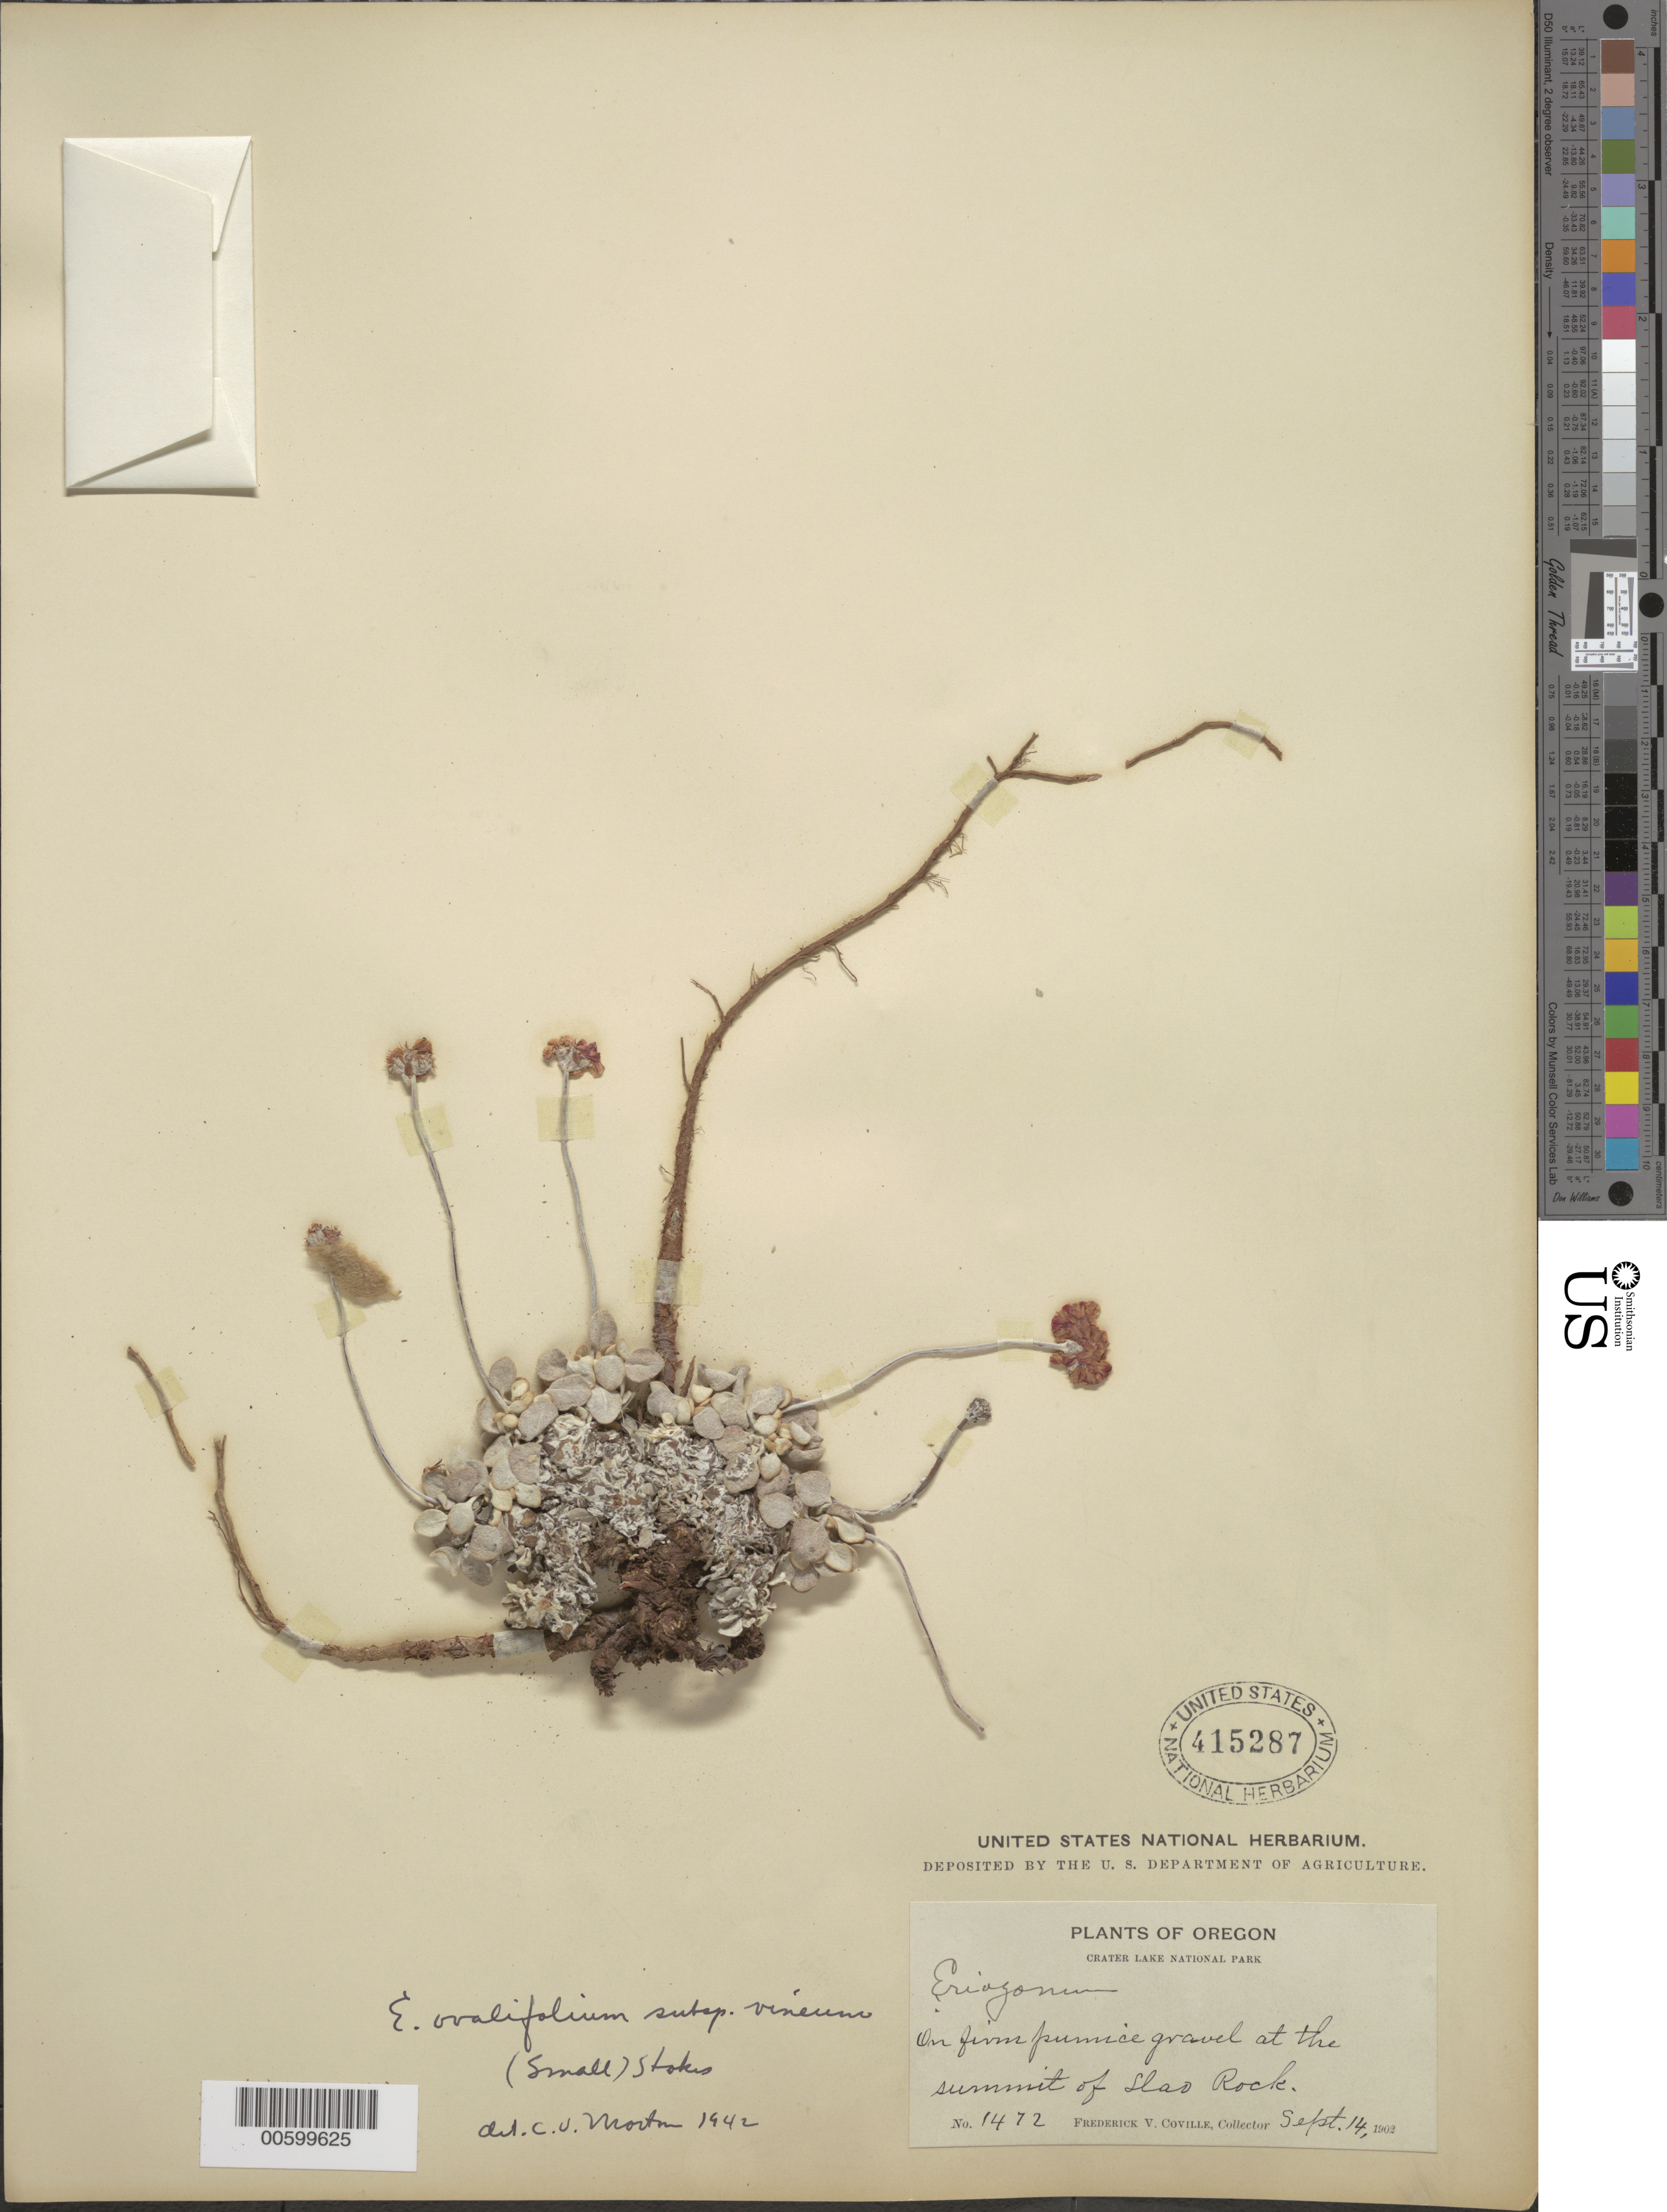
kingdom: Plantae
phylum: Tracheophyta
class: Magnoliopsida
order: Caryophyllales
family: Polygonaceae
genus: Eriogonum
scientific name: Eriogonum ovalifolium subsp. vineum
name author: (Small) S. Stokes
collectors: F. V. Coville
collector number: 1472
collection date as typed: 14 Sep 1902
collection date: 1902-09-14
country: United States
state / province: Oregon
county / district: Klamath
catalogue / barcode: US 415287